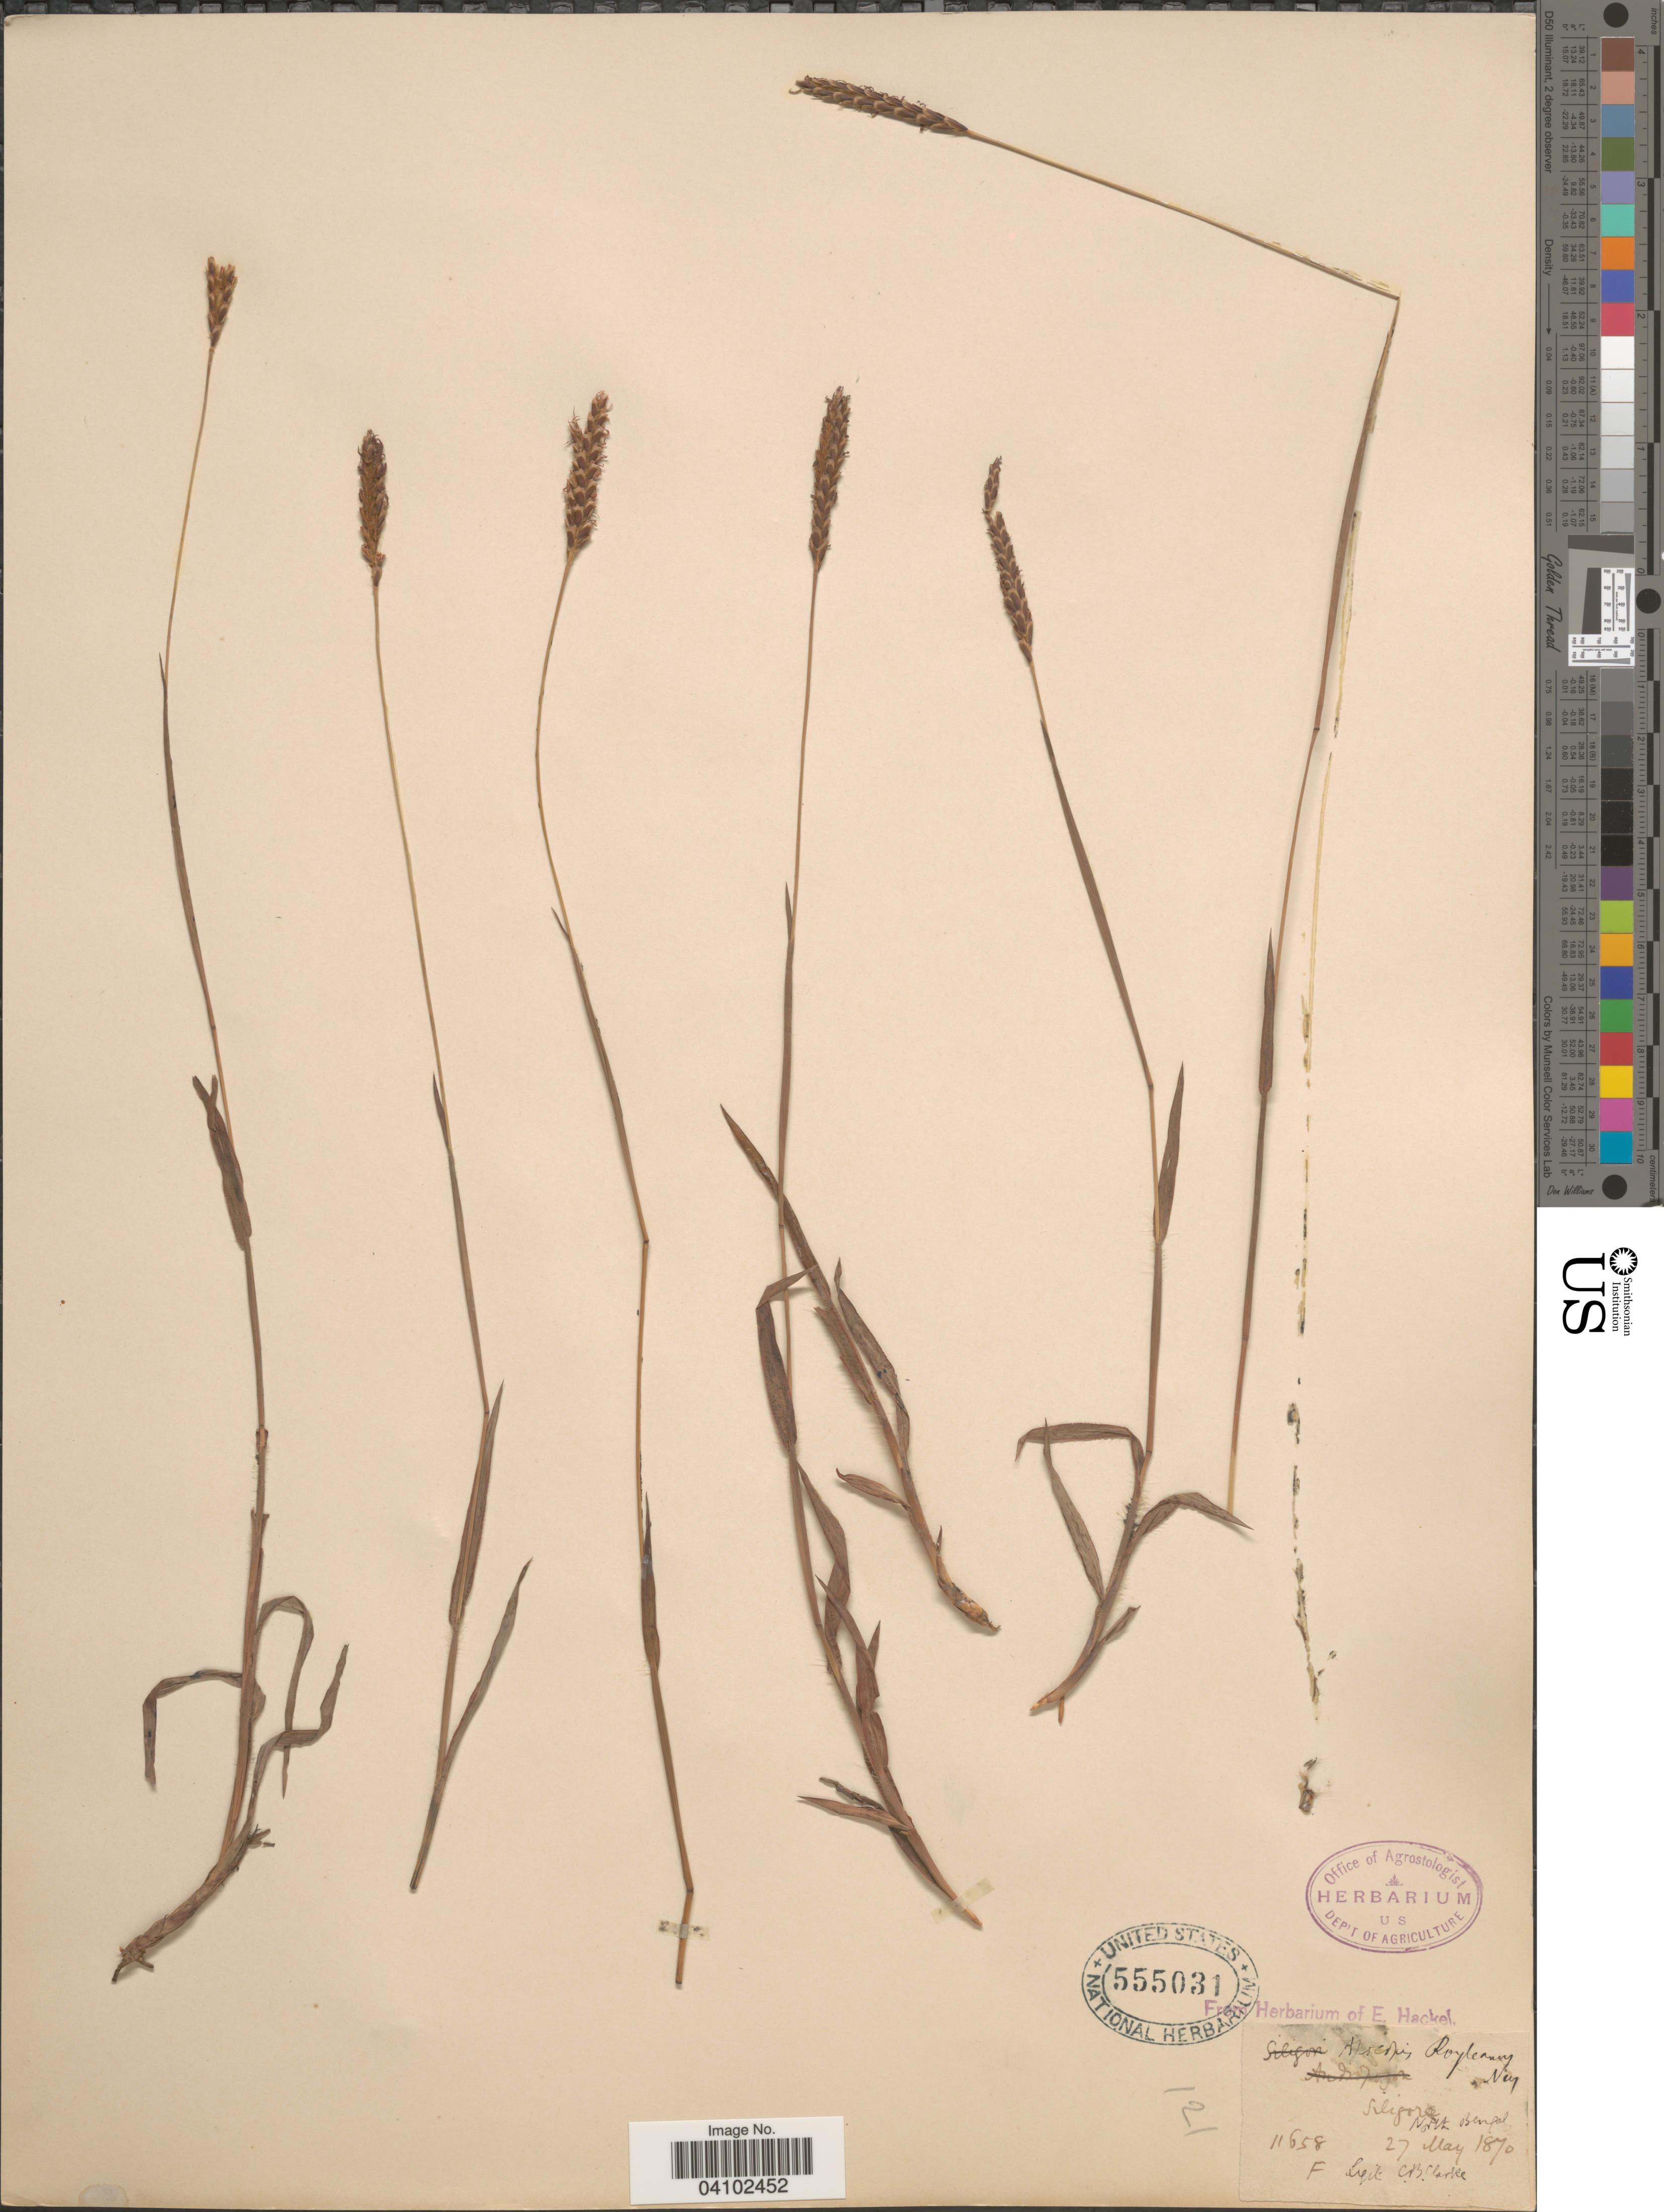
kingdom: Plantae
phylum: Tracheophyta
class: Liliopsida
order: Poales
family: Poaceae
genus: Apocopis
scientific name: Apocopis paleaceus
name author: Hochr.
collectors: C. B. Clarke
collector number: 11658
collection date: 1870-05-27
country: India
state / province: West Bengal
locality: Siligore. North Bengal.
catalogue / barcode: US 555031